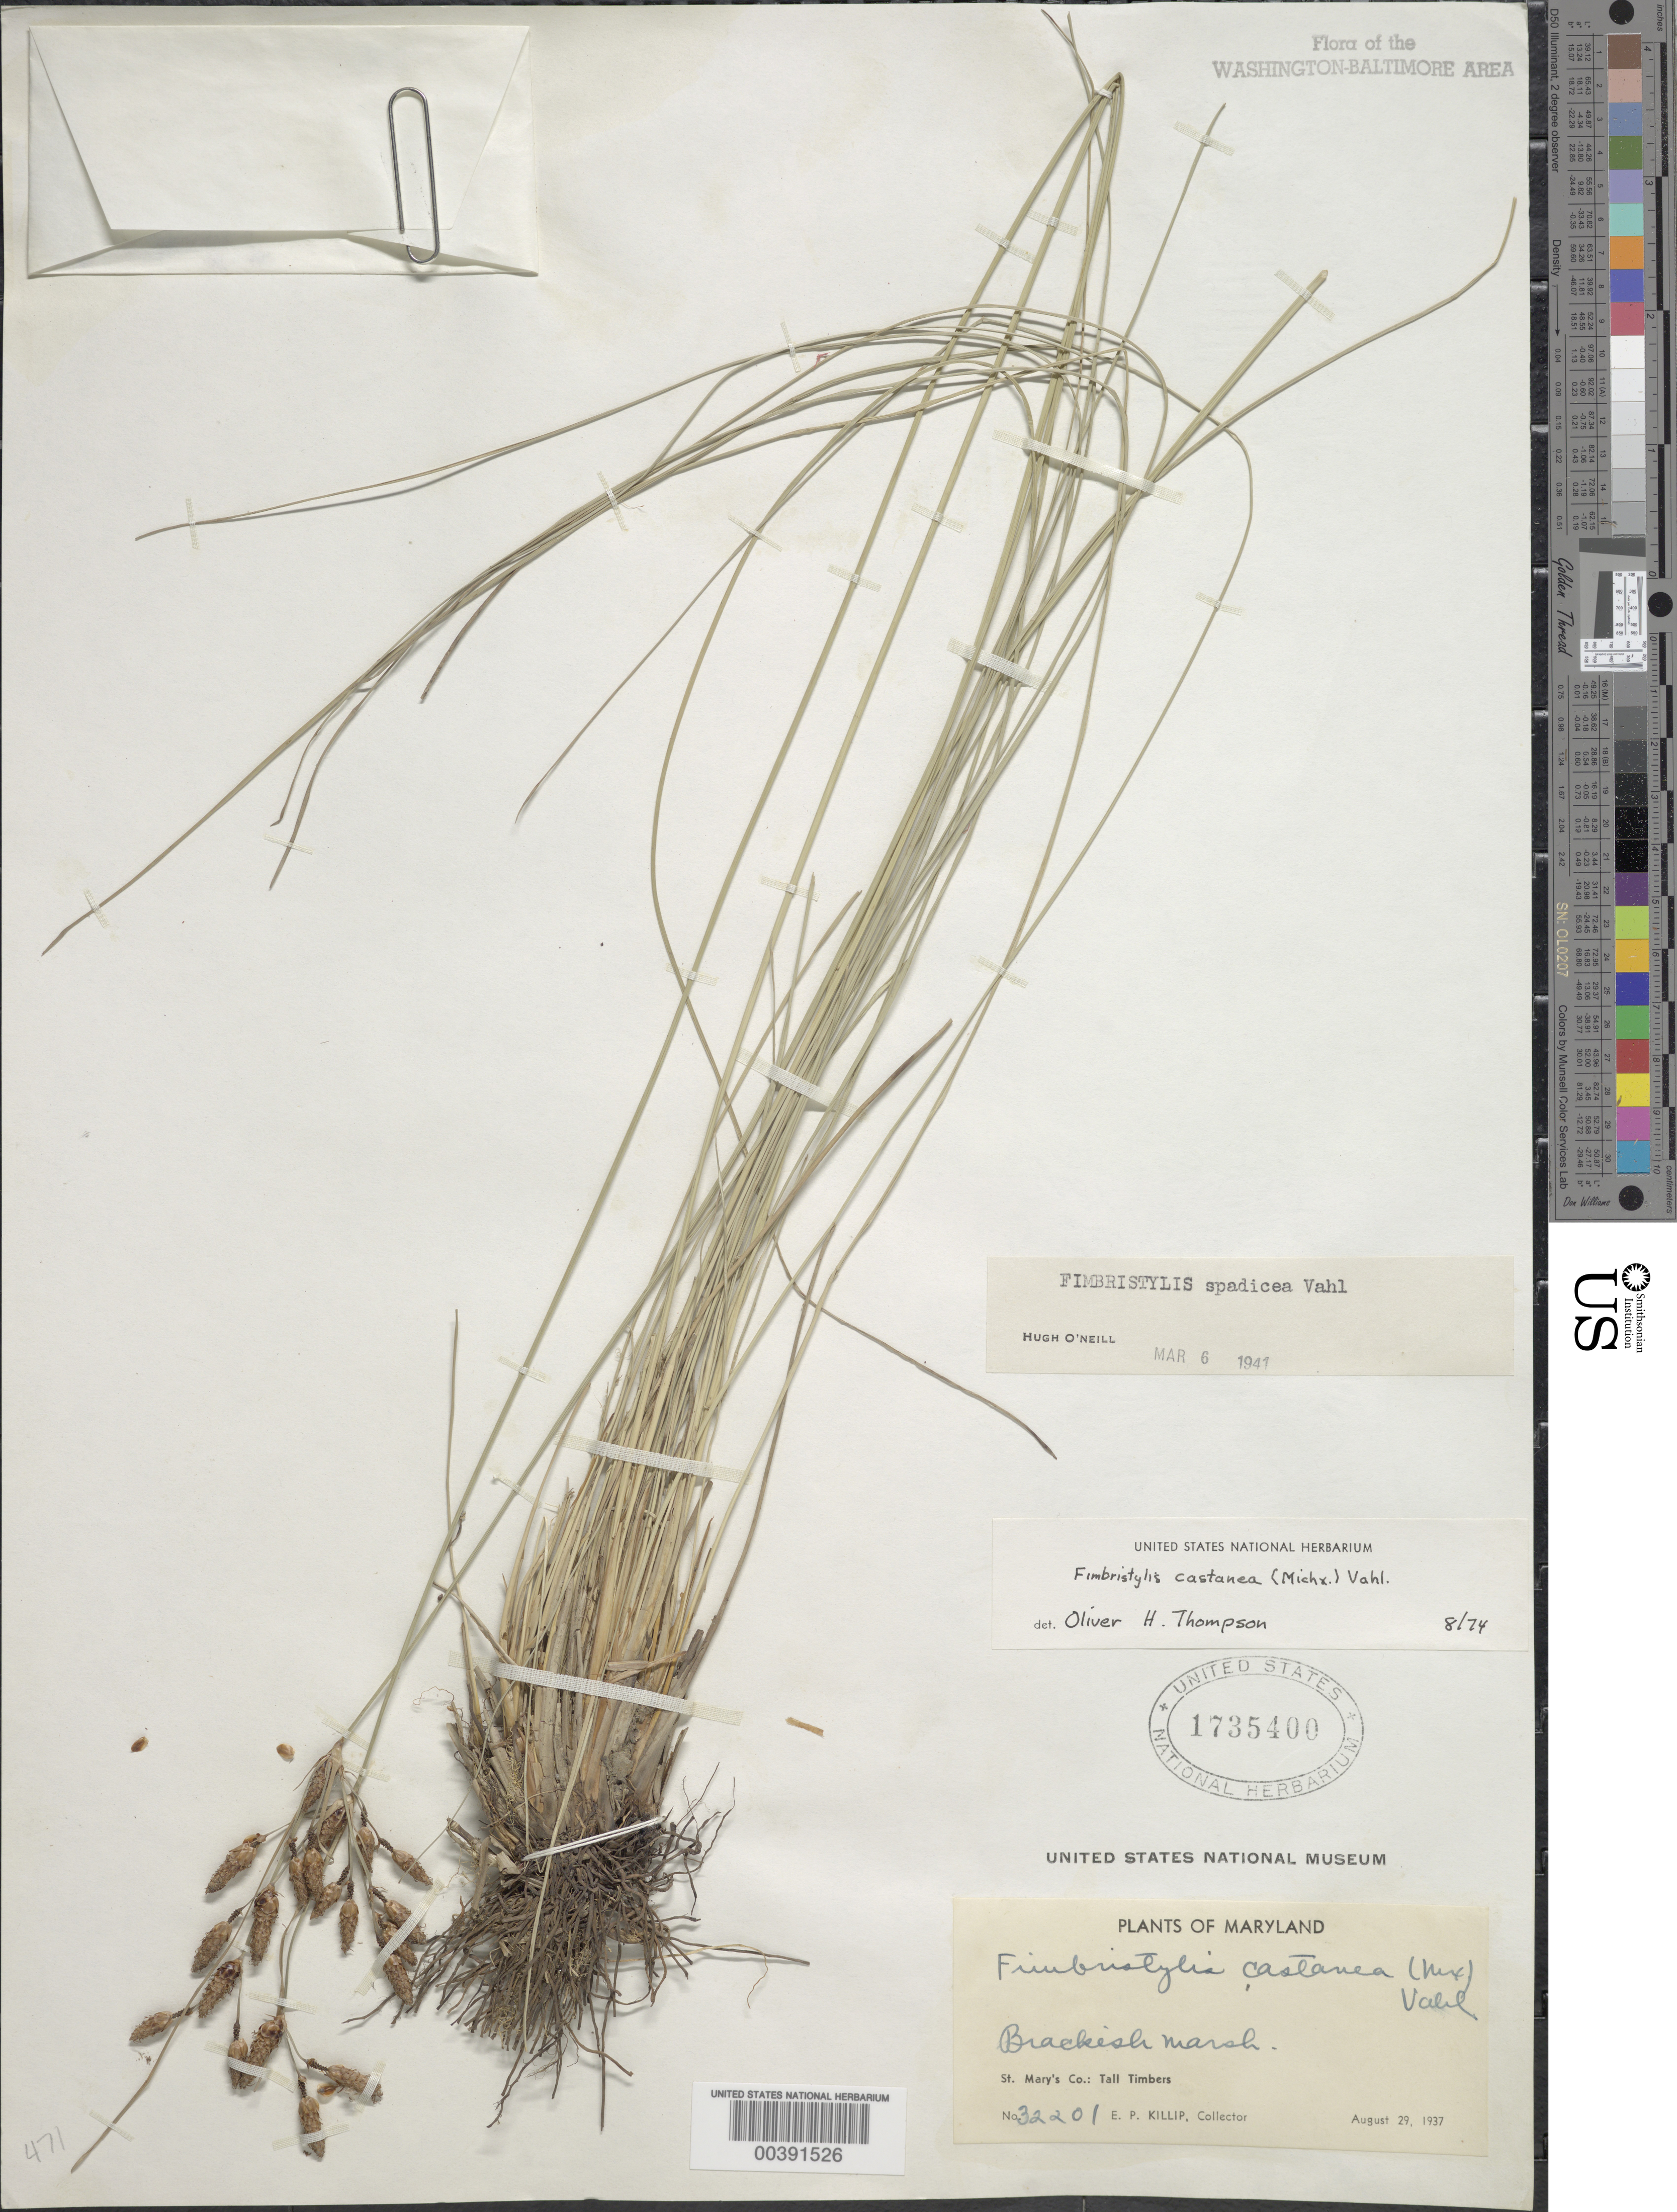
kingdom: Plantae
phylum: Tracheophyta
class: Liliopsida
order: Poales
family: Cyperaceae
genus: Fimbristylis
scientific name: Fimbristylis castanea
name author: (Michx.) Vahl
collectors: E. P. Killip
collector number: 32201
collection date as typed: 29 Aug 1937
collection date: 1937-08-29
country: United States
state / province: Maryland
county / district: St. Mary's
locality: Tall Timbers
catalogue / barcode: US 1735400